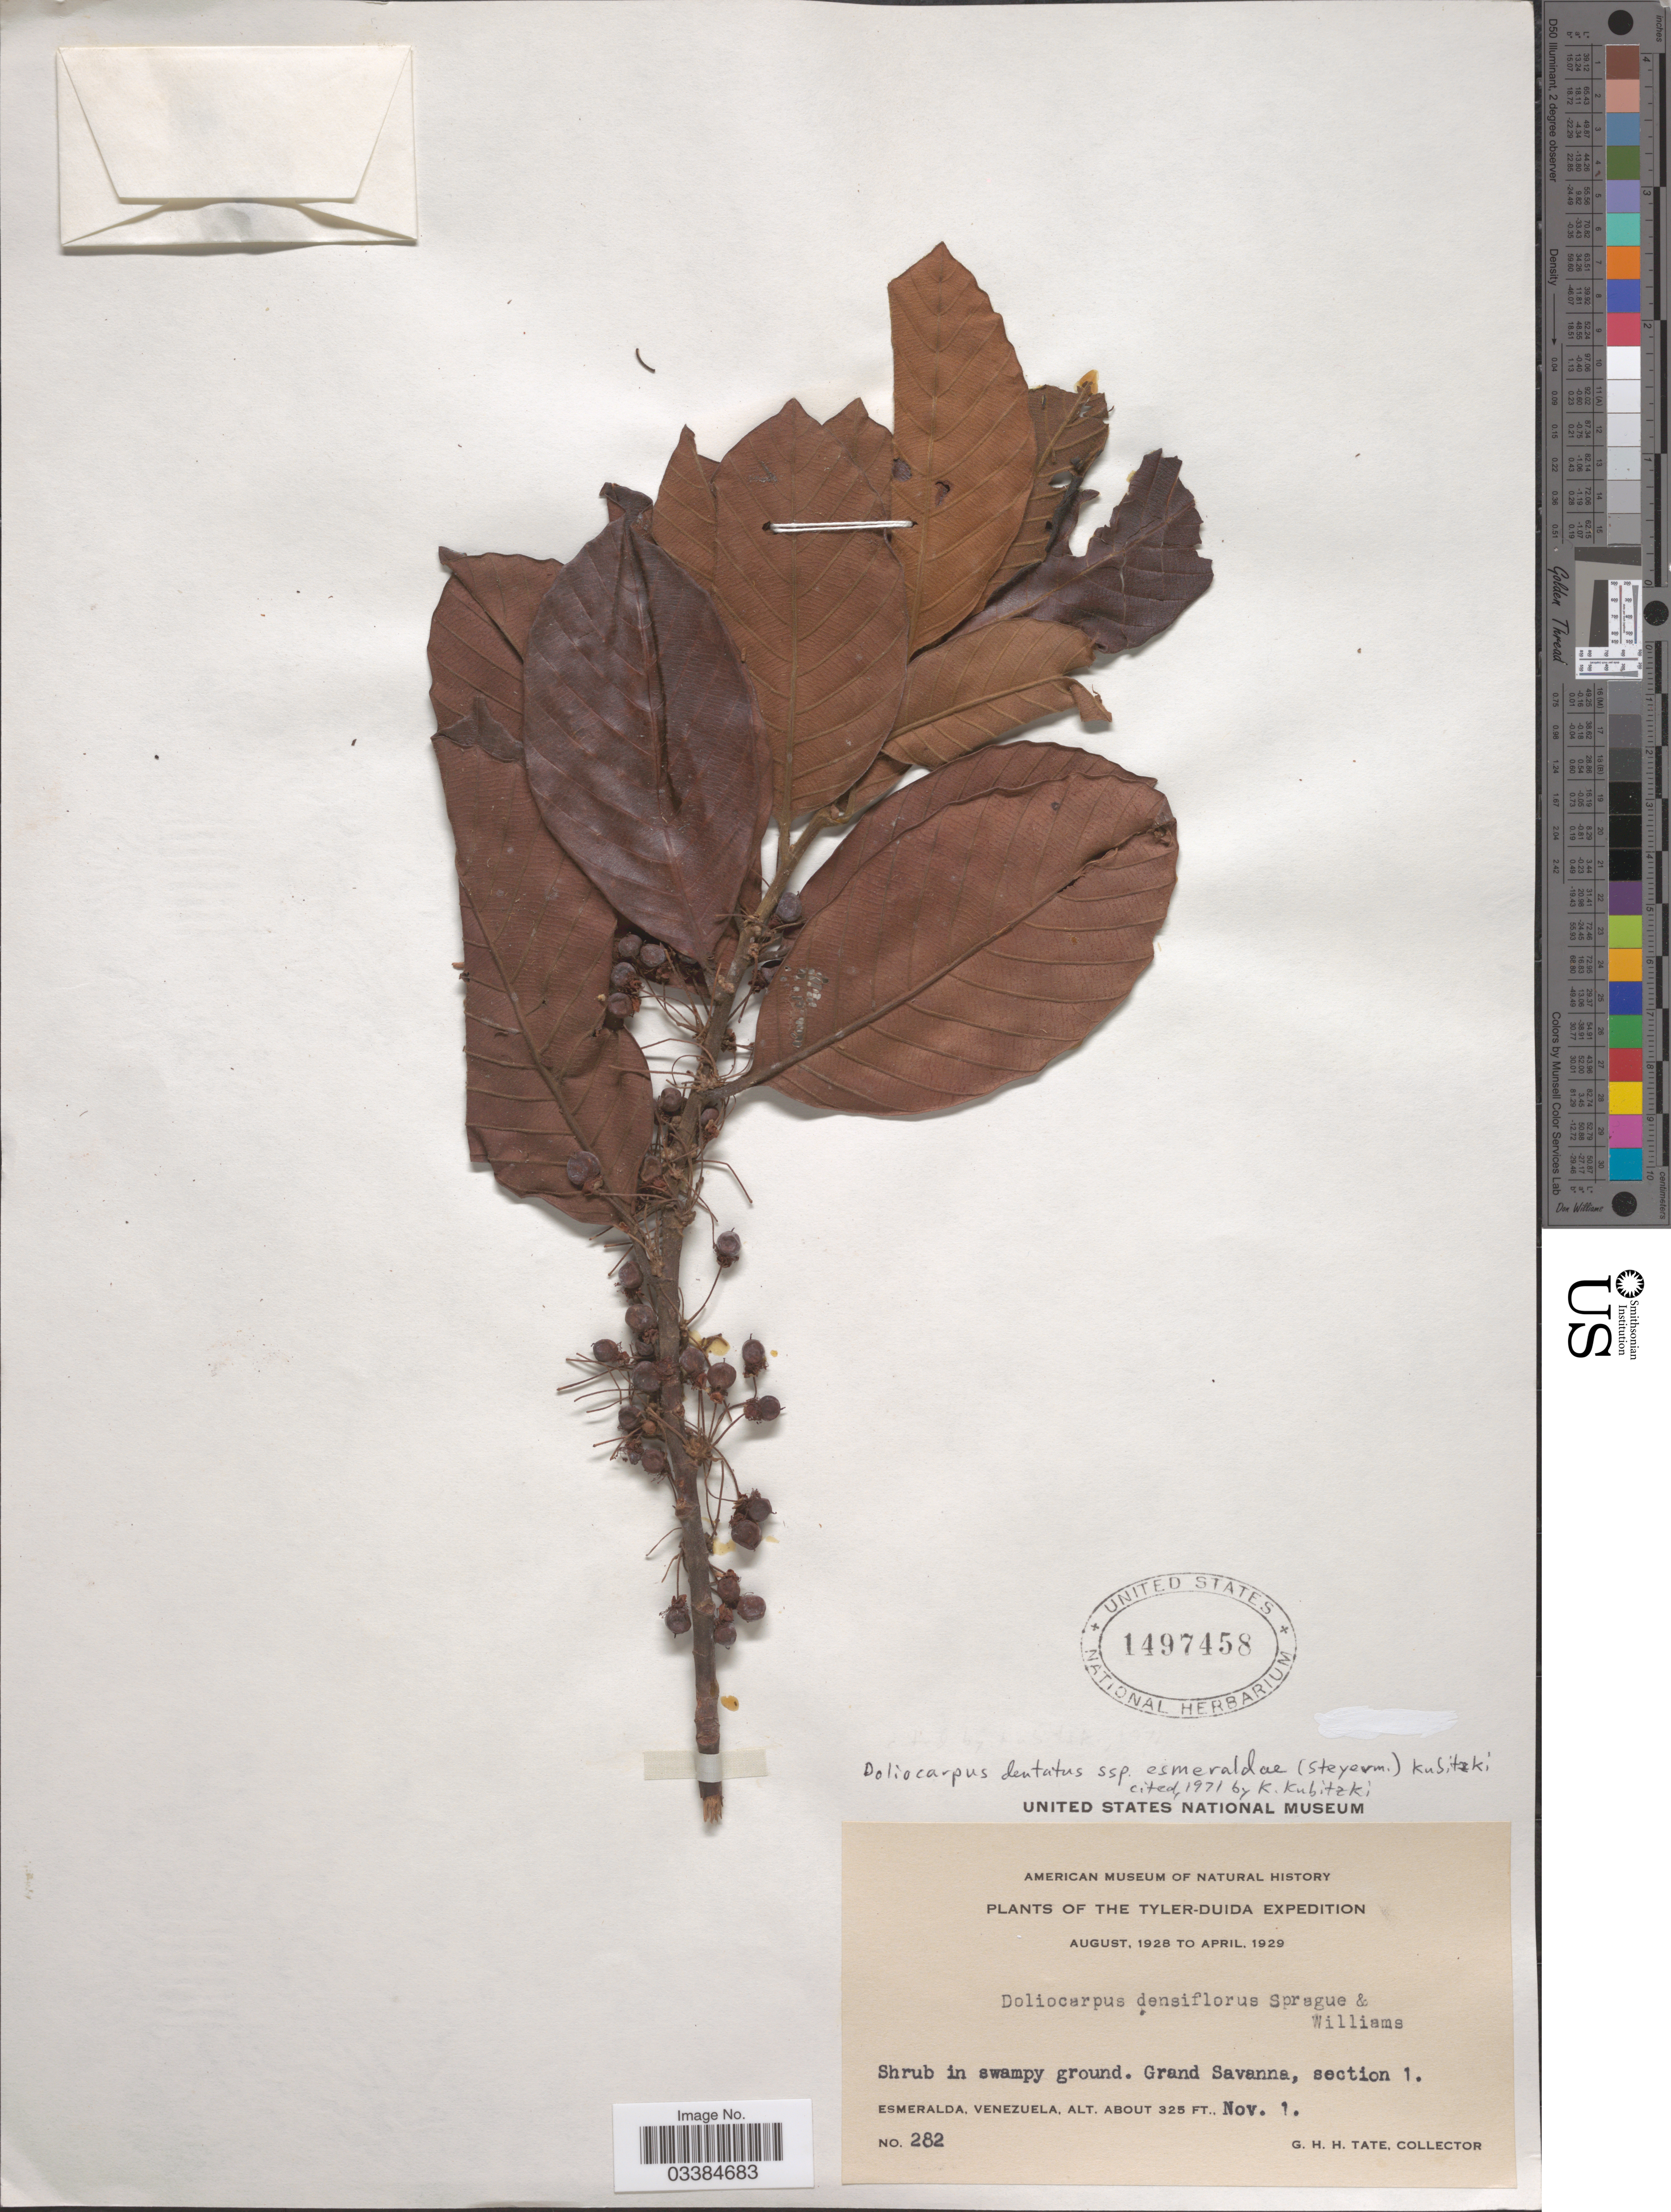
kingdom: Plantae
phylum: Tracheophyta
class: Magnoliopsida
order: Dilleniales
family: Dilleniaceae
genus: Doliocarpus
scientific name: Doliocarpus dentatus subsp. esmeraldae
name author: (Steyerm.) Kubitzki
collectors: G. H. H.Tate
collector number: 282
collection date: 1928-11-01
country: Ecuador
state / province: Esmeraldas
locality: The Tyler-Duida [unsure placement] Grand Savanna, section 1.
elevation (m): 99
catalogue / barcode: US 1497458